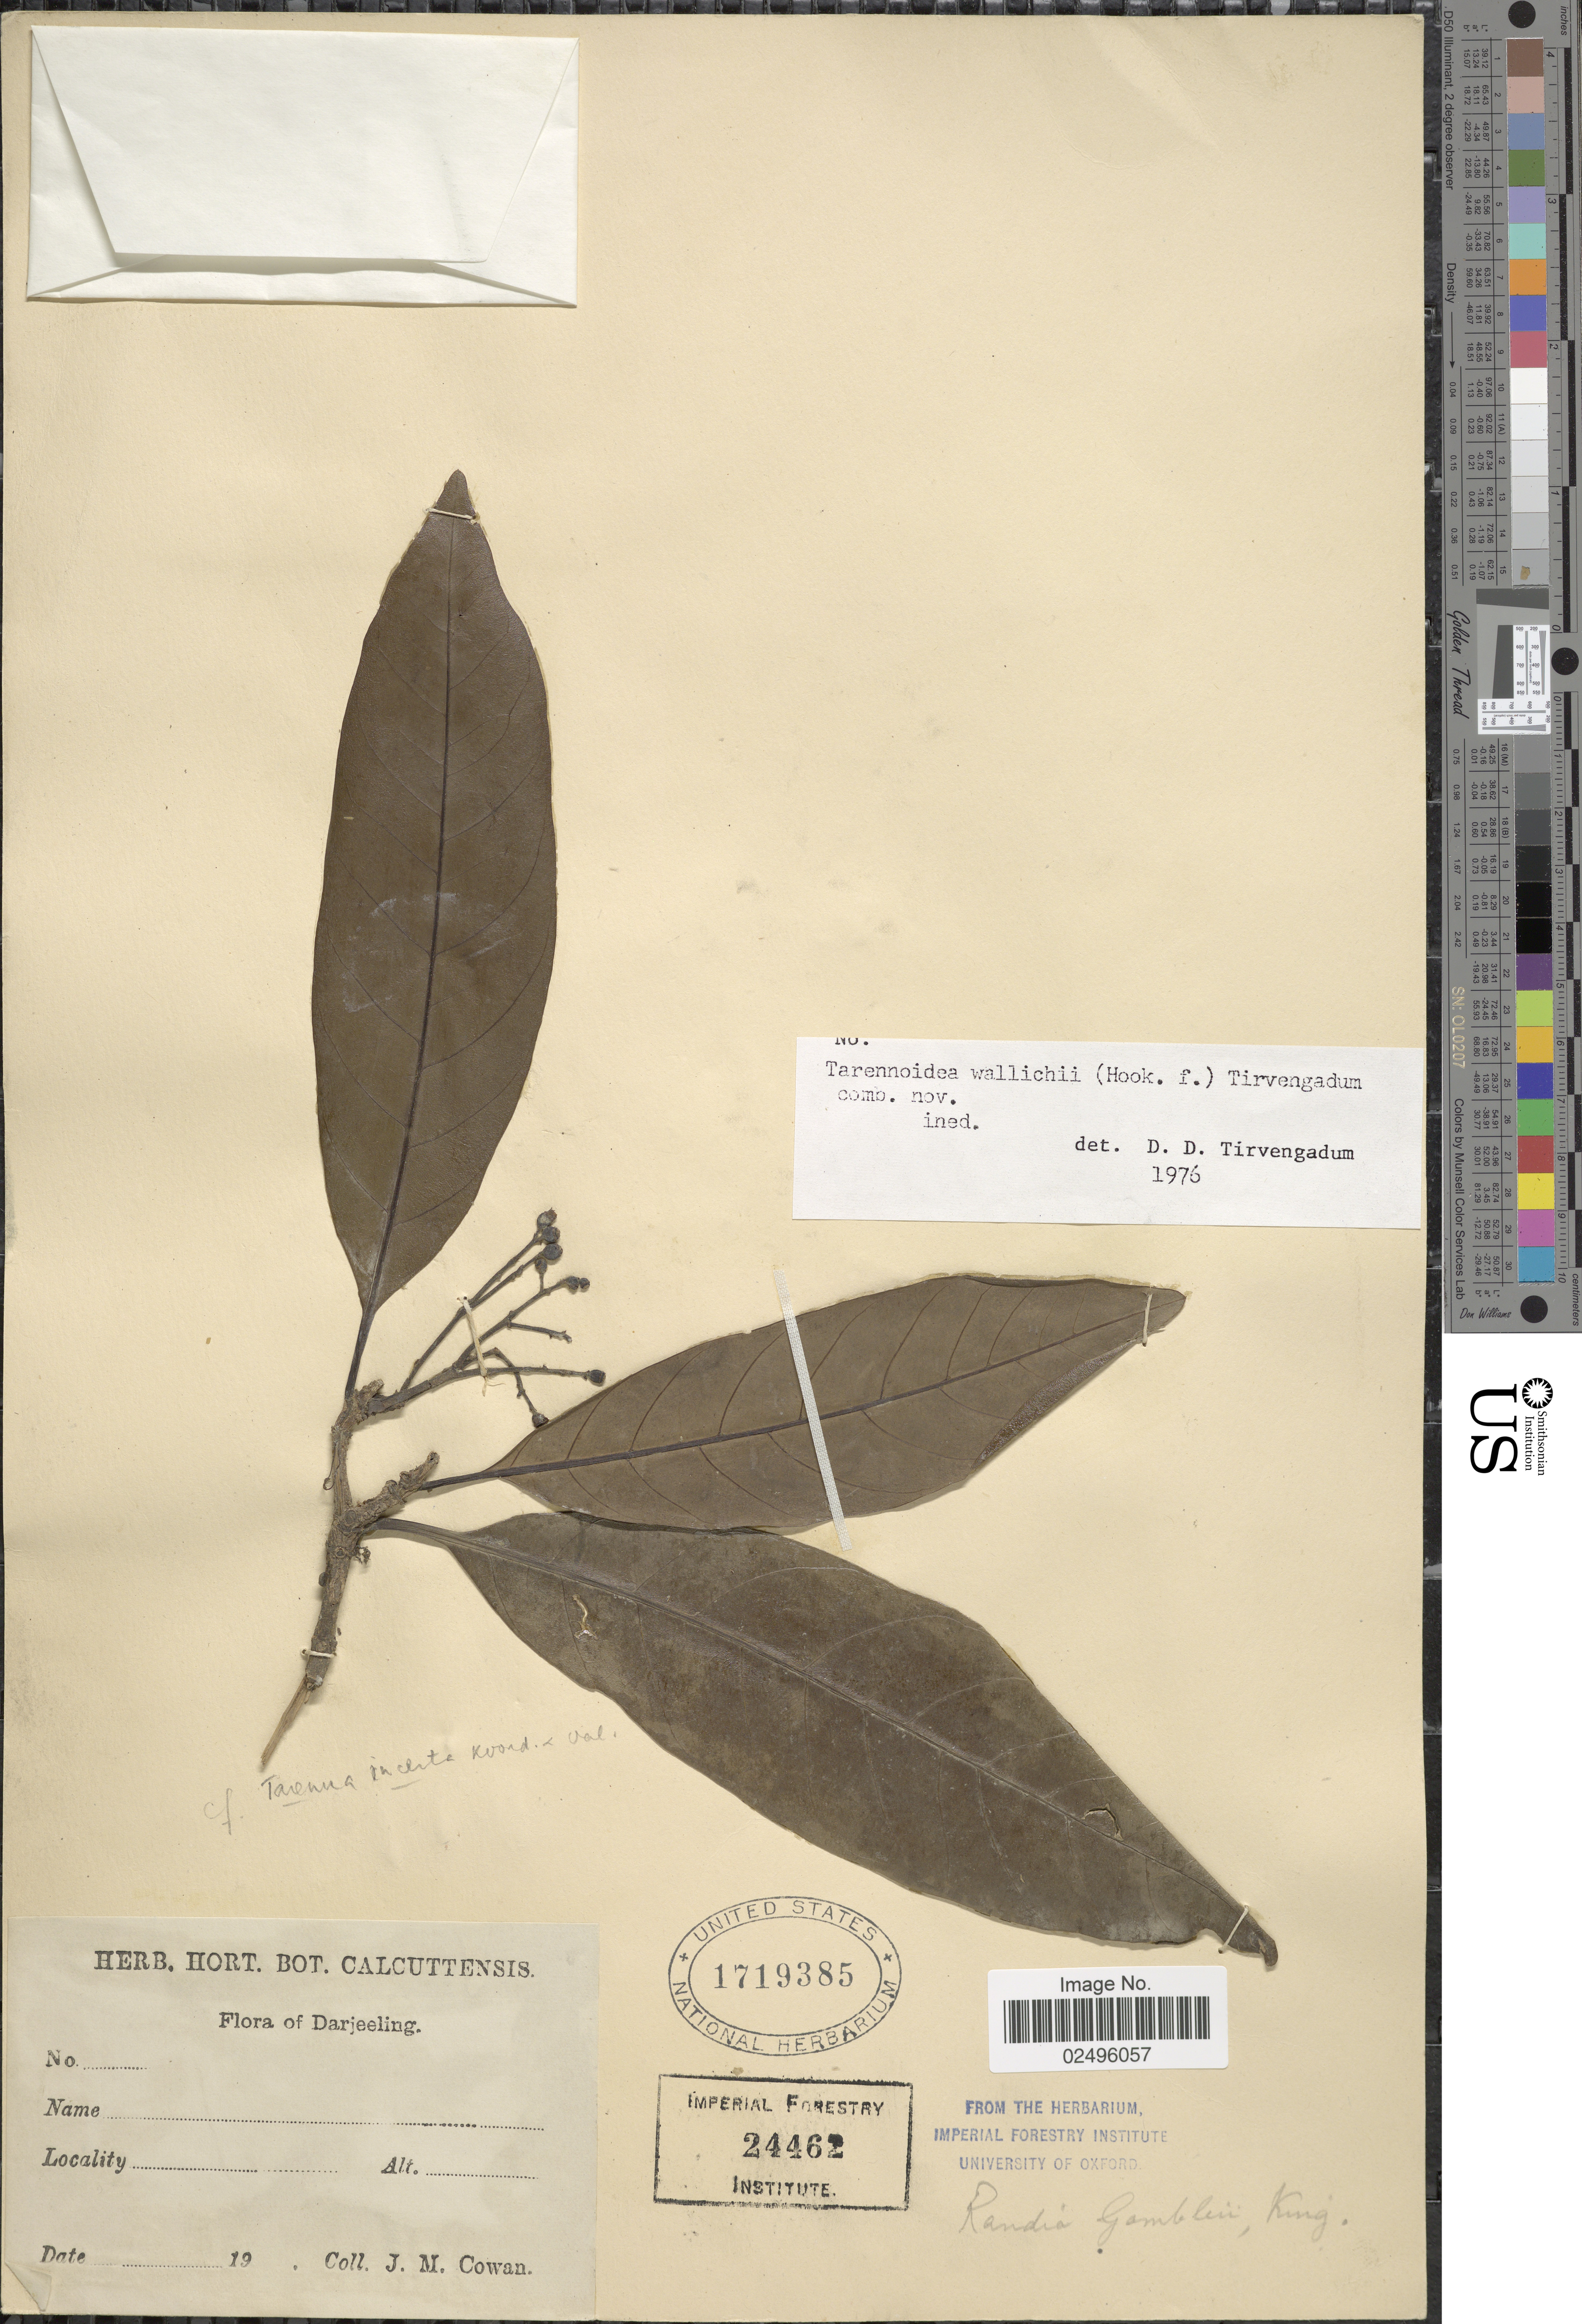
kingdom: Plantae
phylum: Tracheophyta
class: Magnoliopsida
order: Gentianales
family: Rubiaceae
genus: Tarennoidea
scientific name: Tarennoidea wallichii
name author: (Hook. f.) Tirveng. & Sastre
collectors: J. M. Cowan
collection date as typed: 19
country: India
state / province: West Bengal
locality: Darjeeling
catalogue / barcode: US 1719385